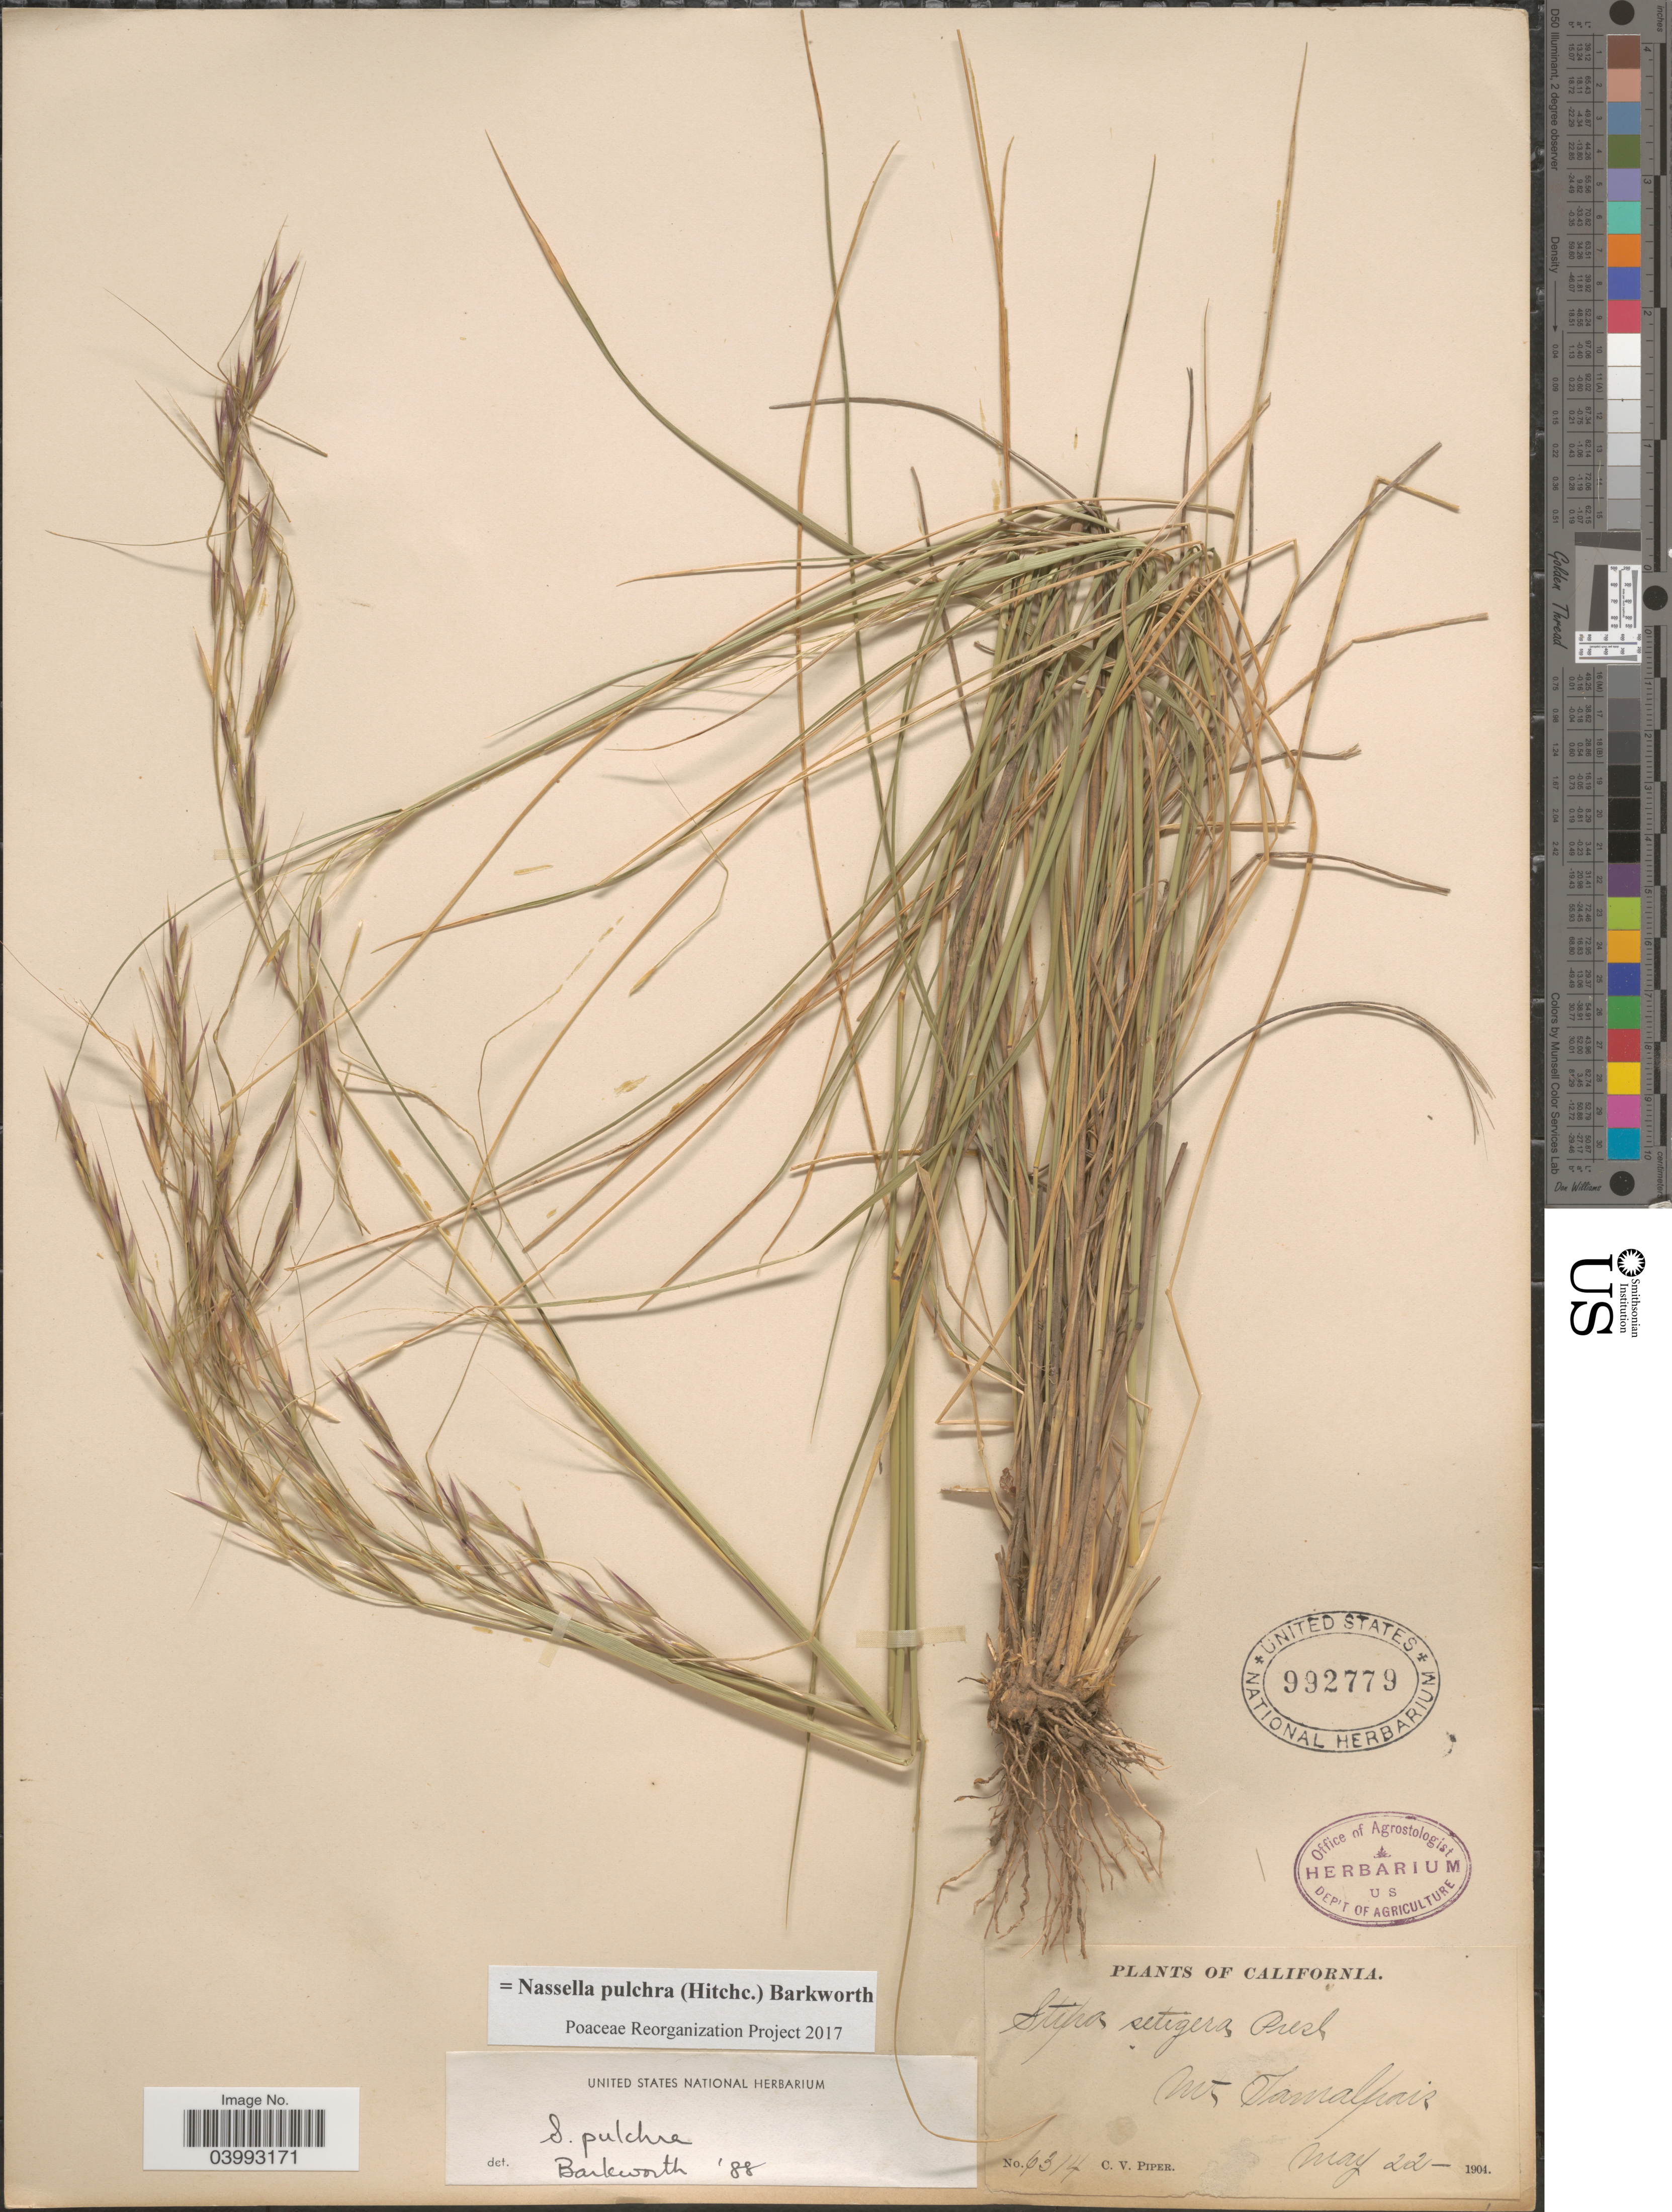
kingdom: Plantae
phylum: Tracheophyta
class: Liliopsida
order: Poales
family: Poaceae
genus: Nassella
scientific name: Nassella pulchra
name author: (Hitchc.) Barkworth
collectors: C. V. Piper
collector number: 6314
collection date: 1904-05-22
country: United States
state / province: California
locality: Mt. Tamalpais.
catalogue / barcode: US 992779